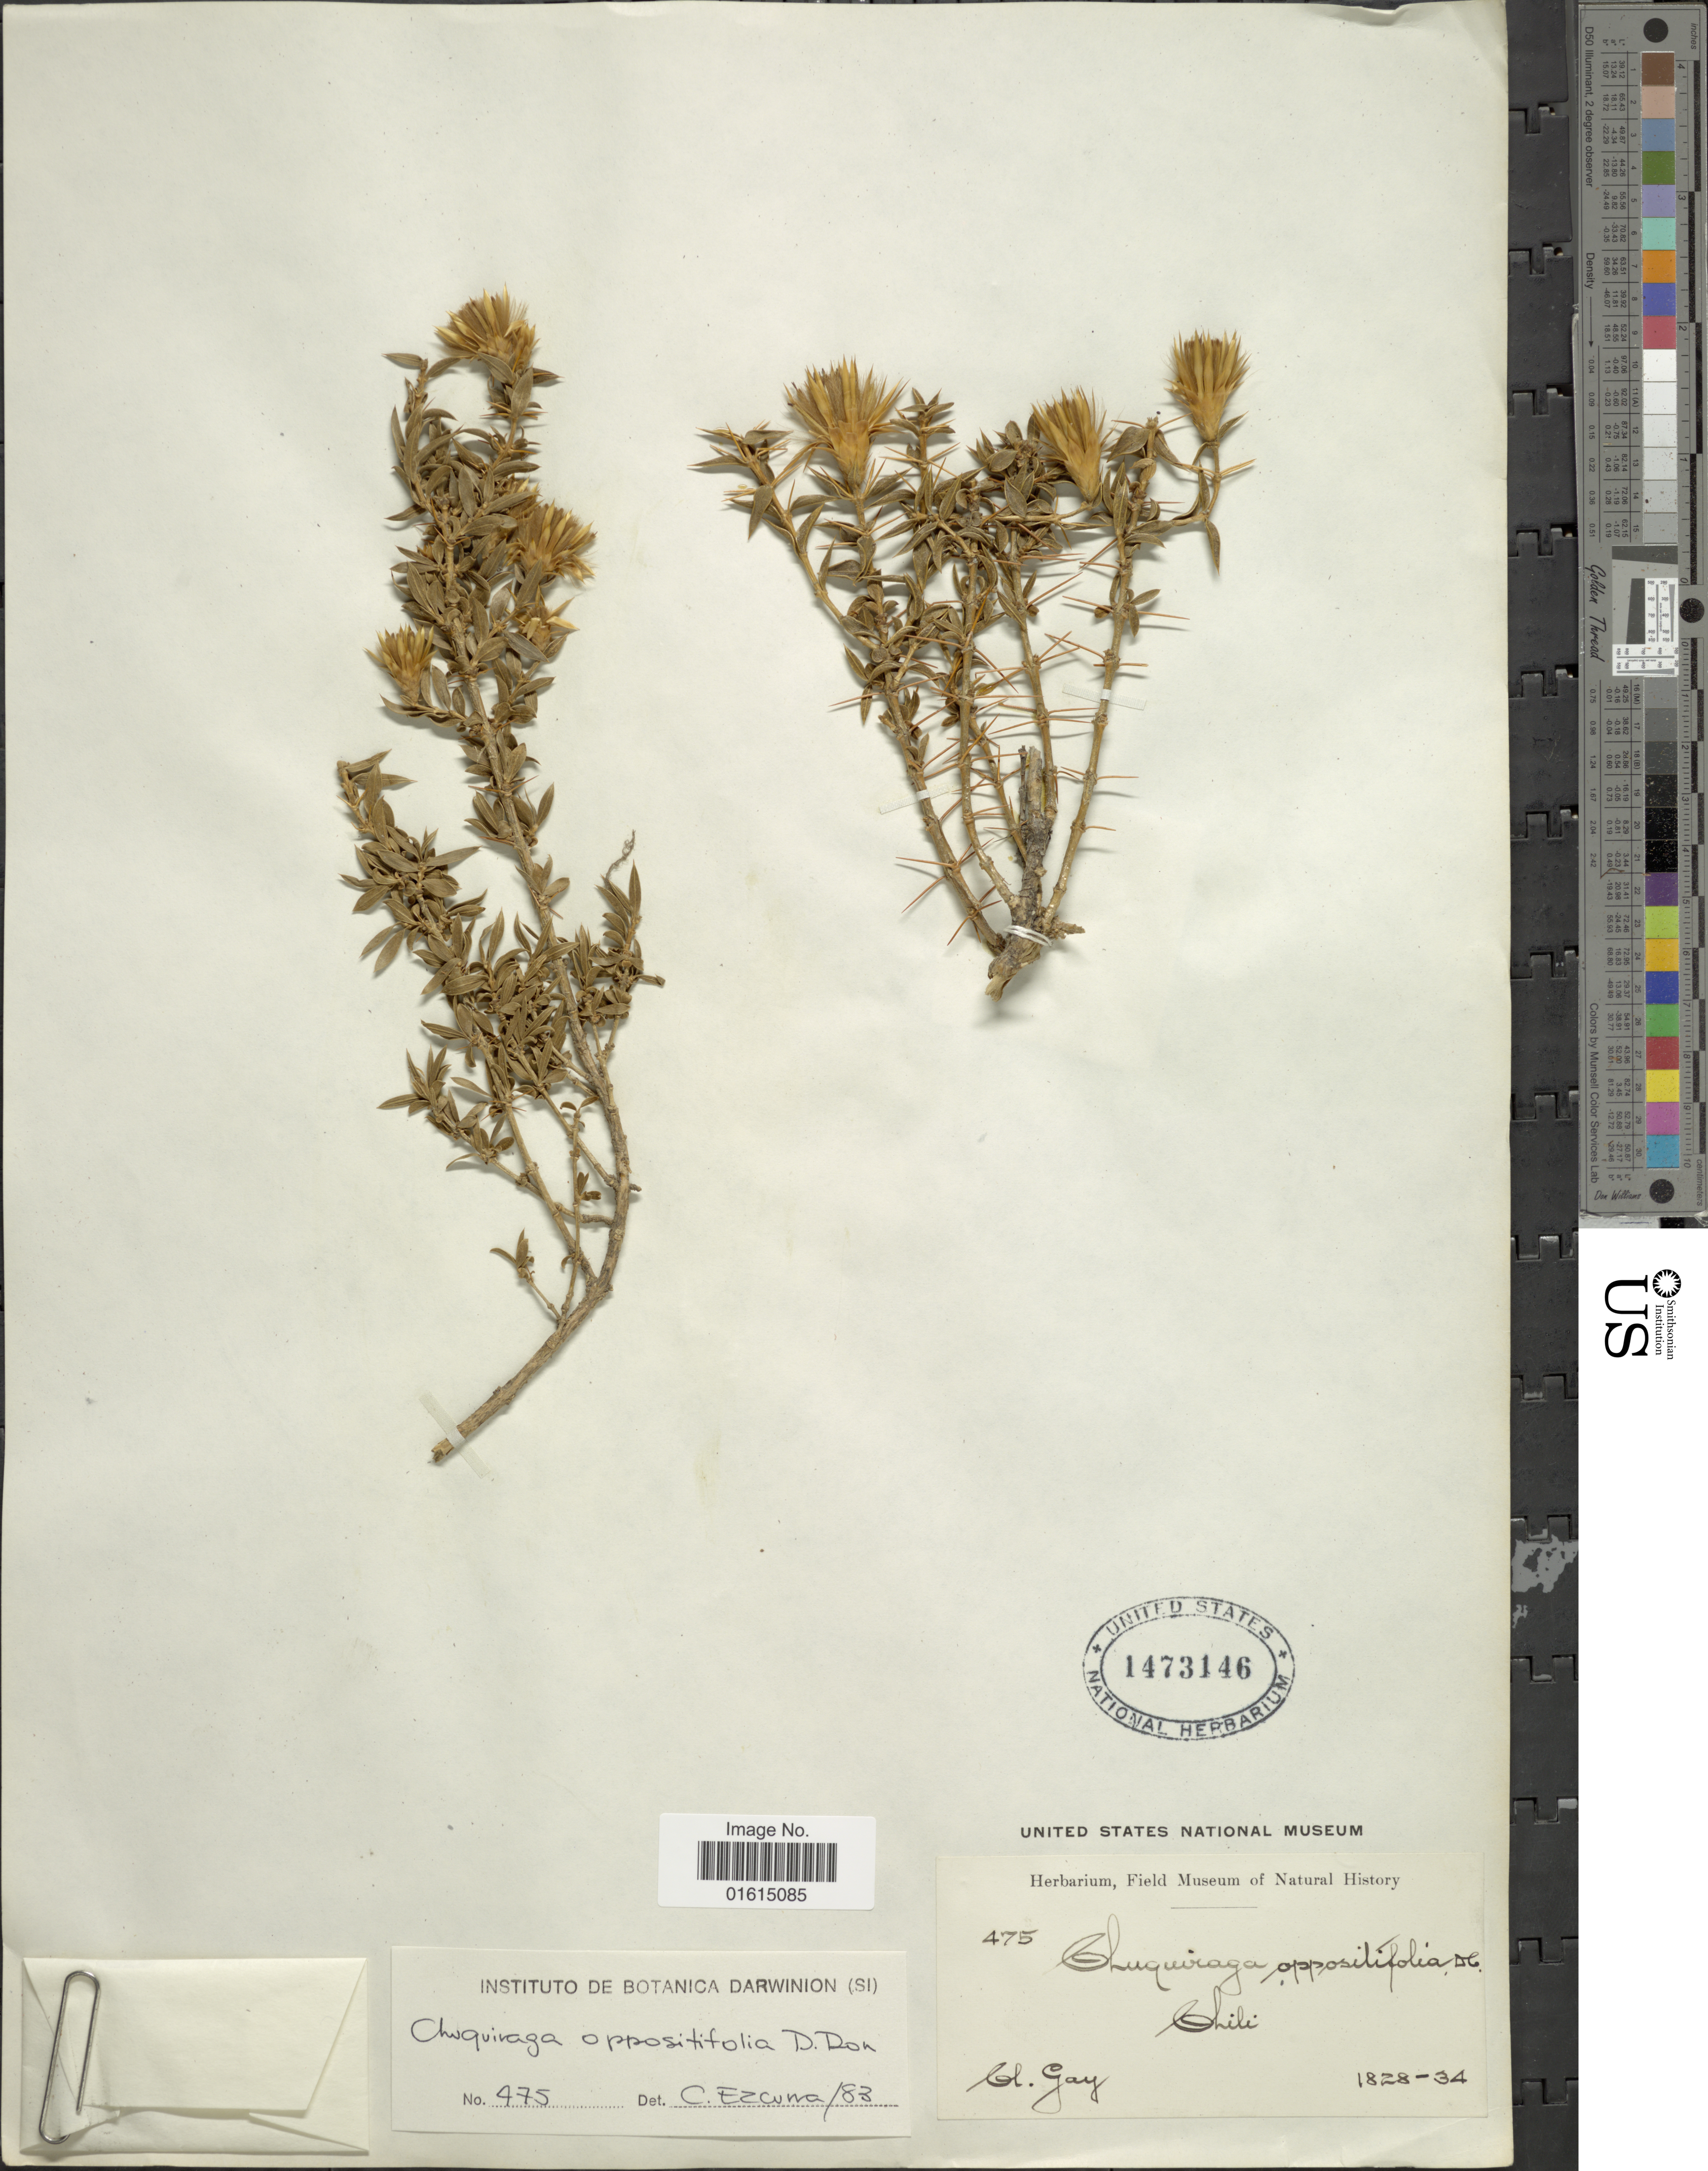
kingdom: Plantae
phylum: Tracheophyta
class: Magnoliopsida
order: Asterales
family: Asteraceae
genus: Chuquiraga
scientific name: Chuquiraga oppositifolia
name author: D. Don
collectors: C. Gay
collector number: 475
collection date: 1828/1834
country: Chile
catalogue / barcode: US 1473146